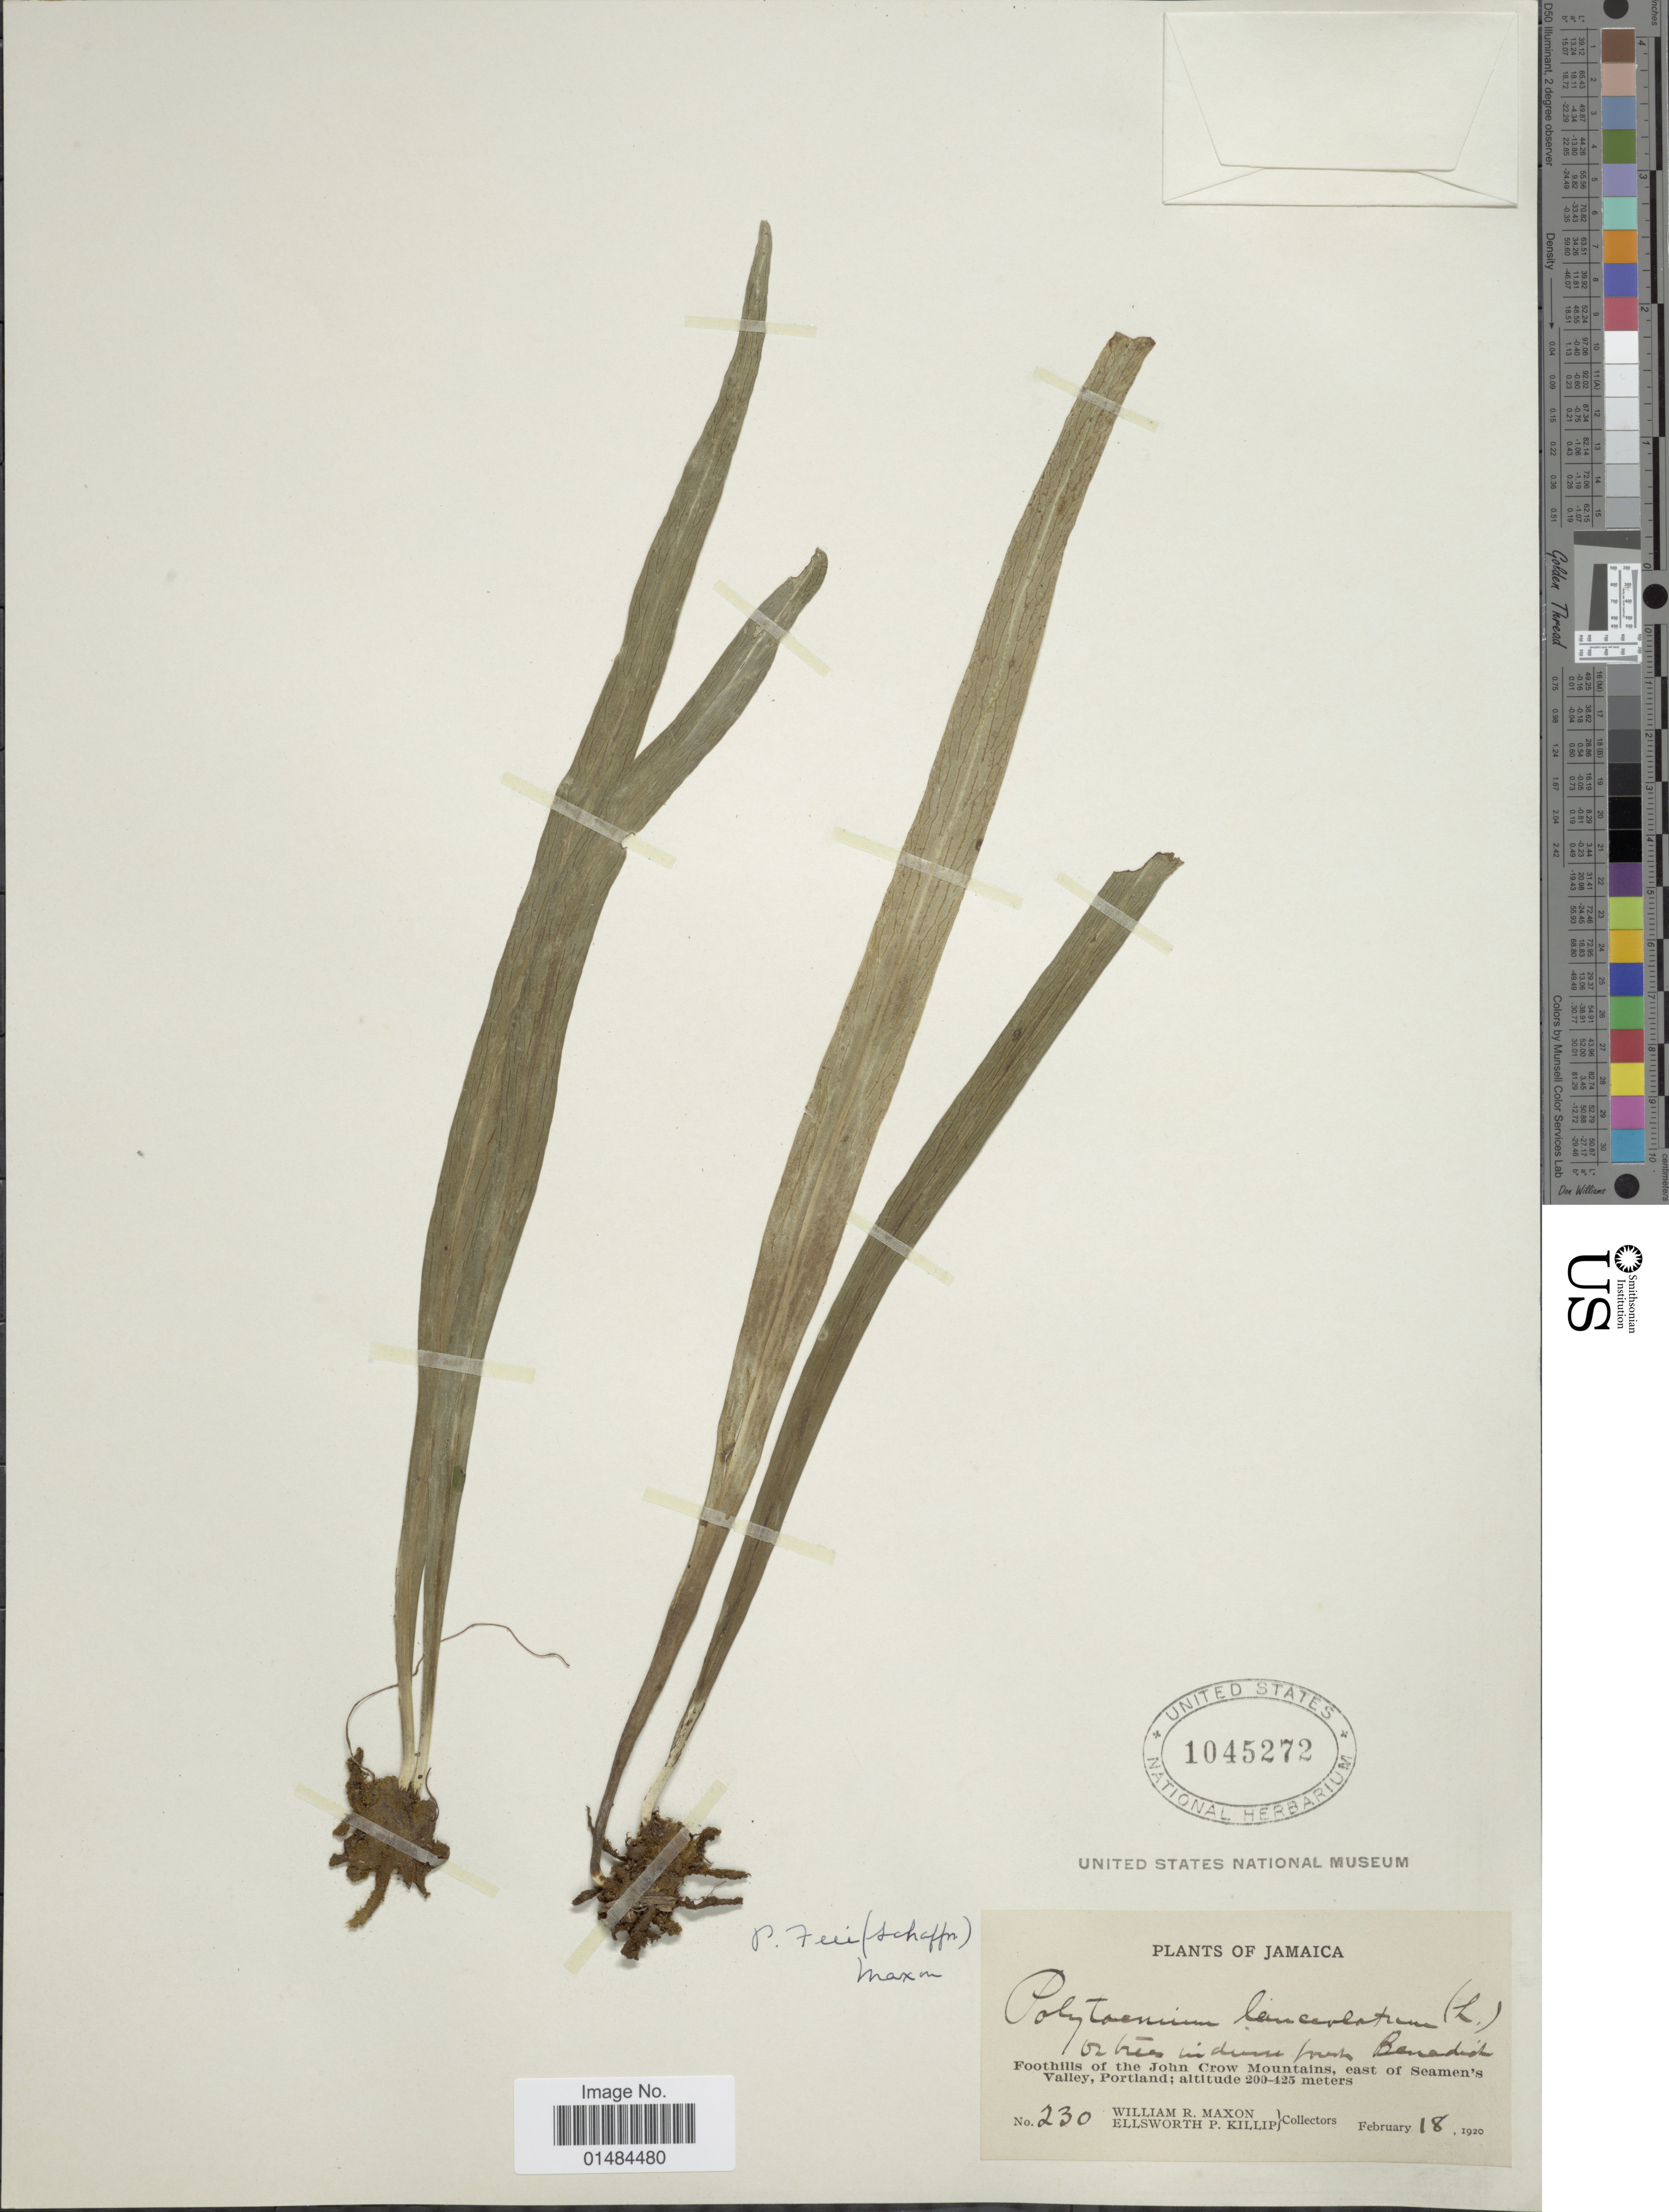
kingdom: Plantae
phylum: Tracheophyta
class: Polypodiopsida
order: Polypodiales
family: Pteridaceae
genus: Polytaenium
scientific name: Polytaenium lanceolatum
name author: (L.) Desv.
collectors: W. R. Maxon & E. P. Killip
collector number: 230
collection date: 1920-02-18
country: Jamaica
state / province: Portland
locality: Foothills of the John Crow Mountains, east of Seamen's Valley, Portland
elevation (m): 200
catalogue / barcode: US 1045272